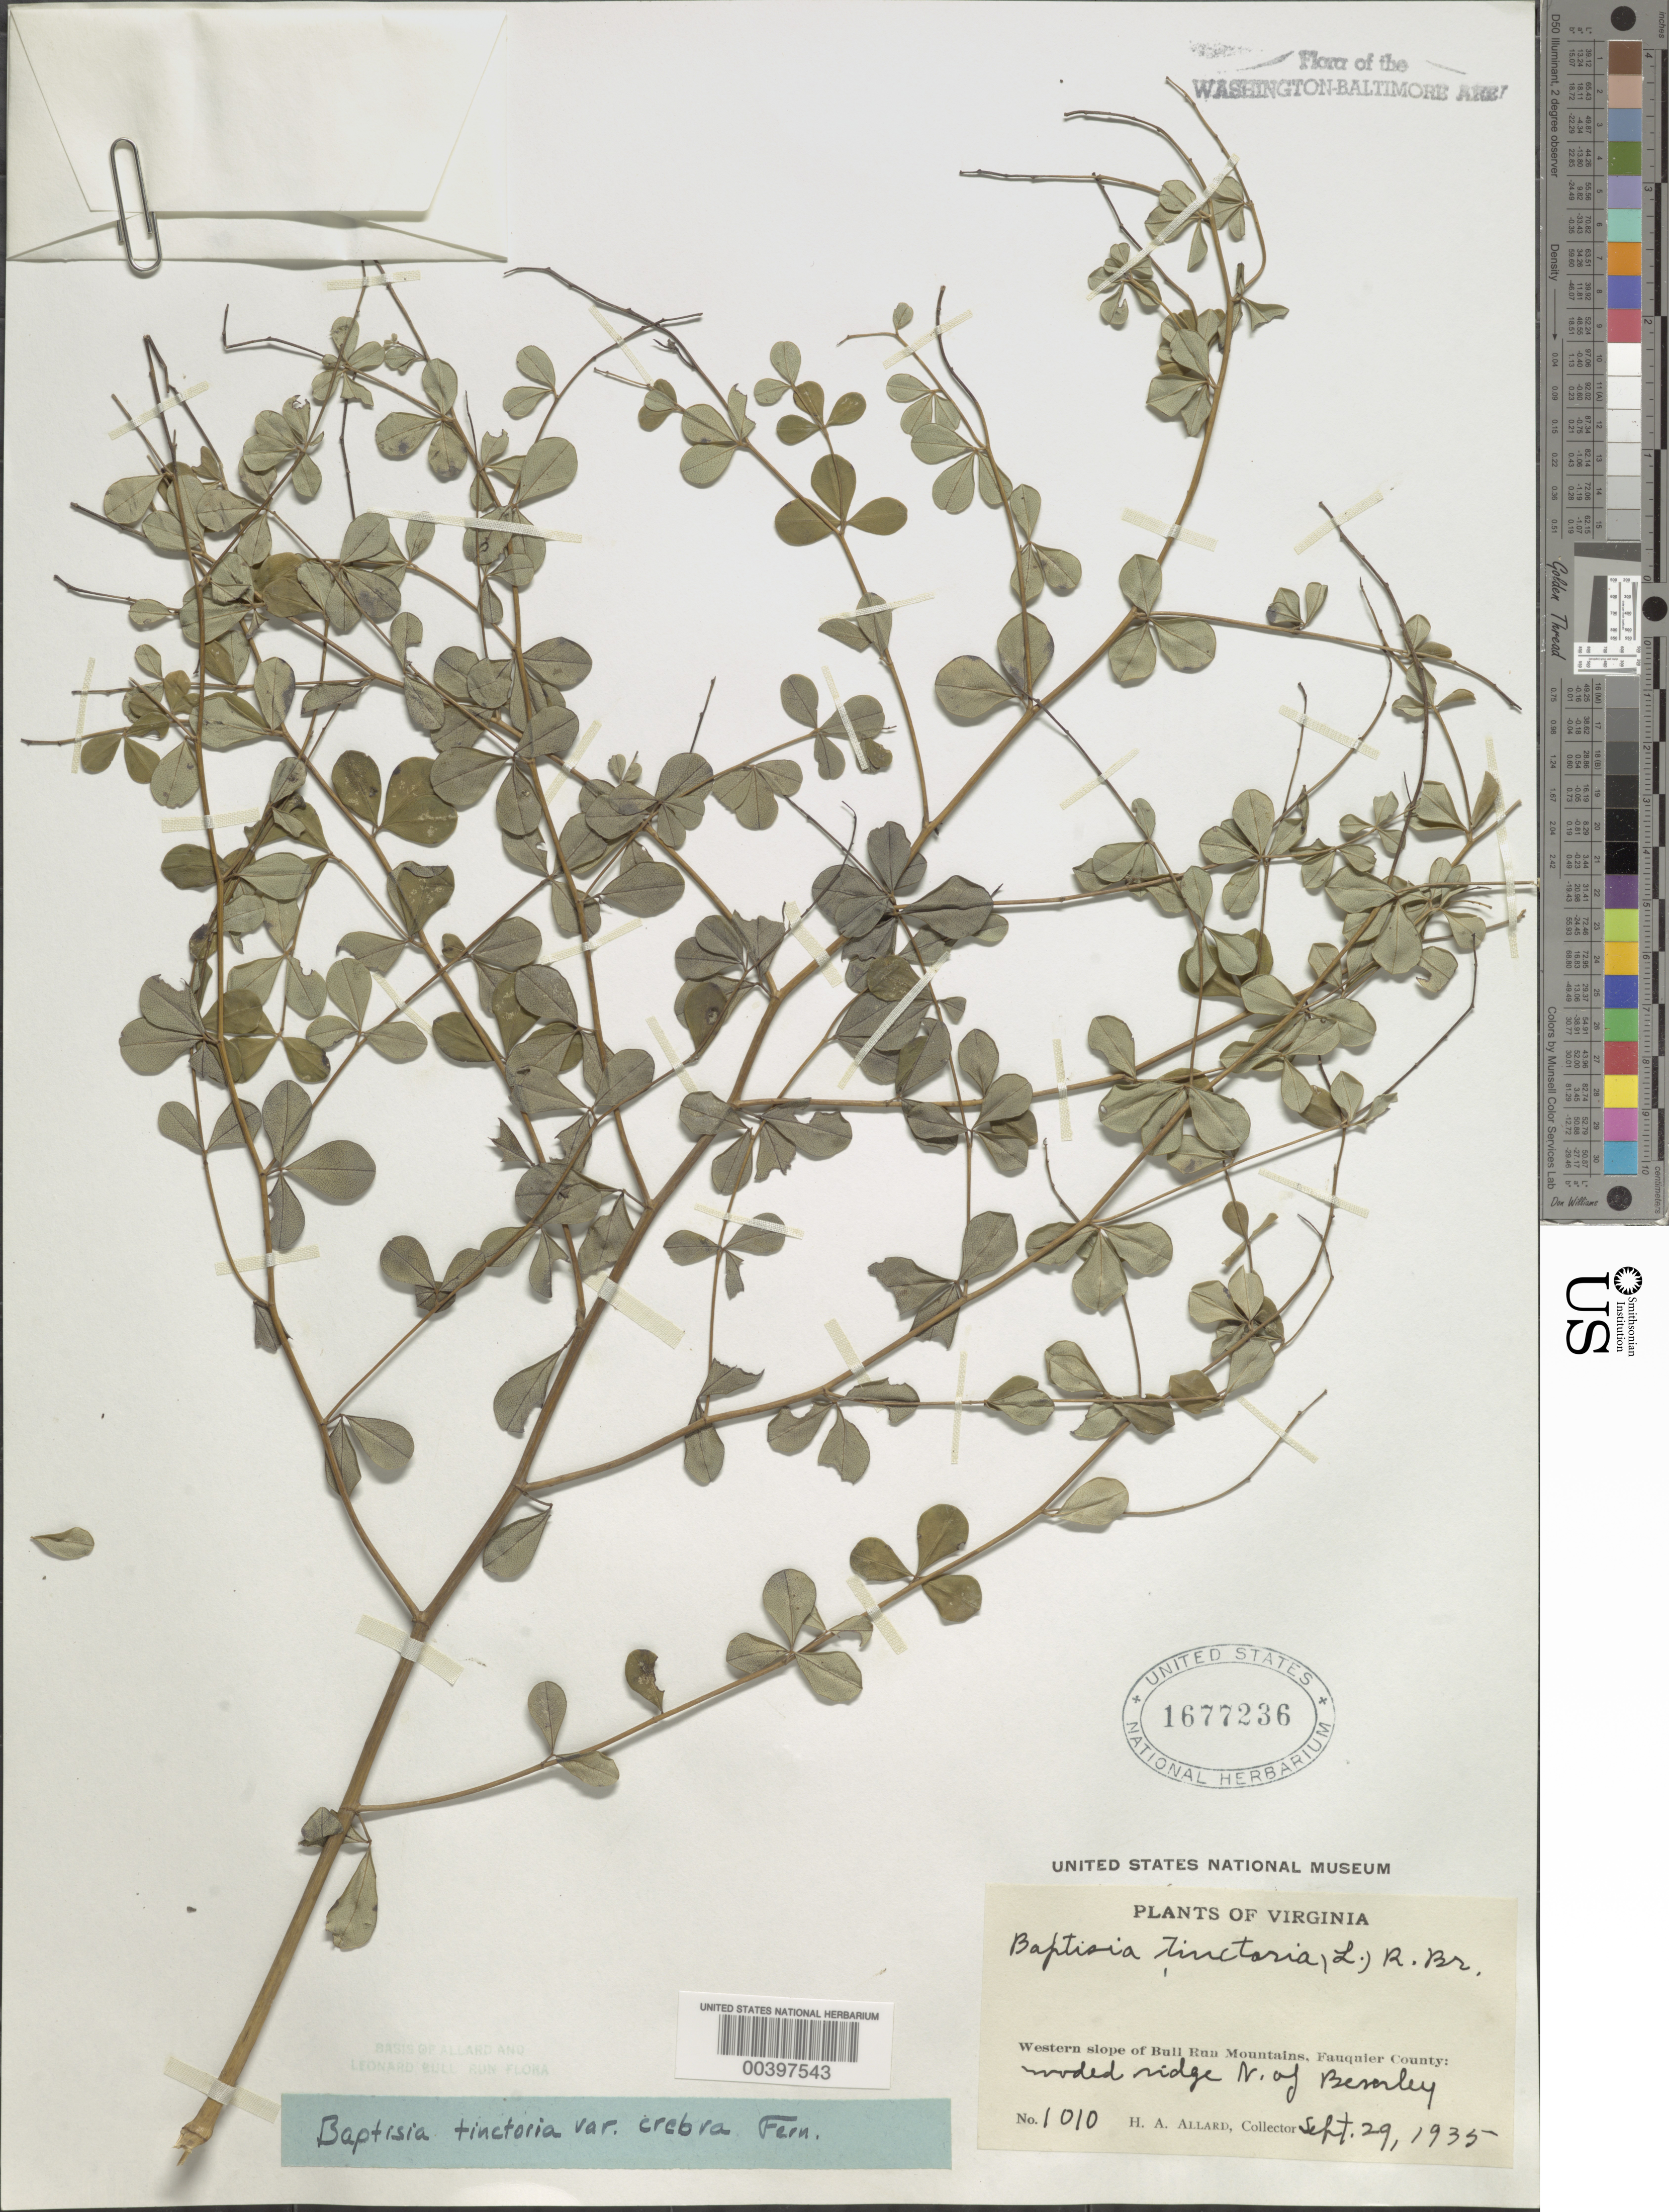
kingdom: Plantae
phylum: Tracheophyta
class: Magnoliopsida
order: Fabales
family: Fabaceae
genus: Baptisia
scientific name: Baptisia tinctoria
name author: (L.) R. Br.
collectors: H. A. Allard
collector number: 1010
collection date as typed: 29 Sep 1935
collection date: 1935-09-29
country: United States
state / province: Virginia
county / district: Fauquier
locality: North of Beverley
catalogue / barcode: US 1677236